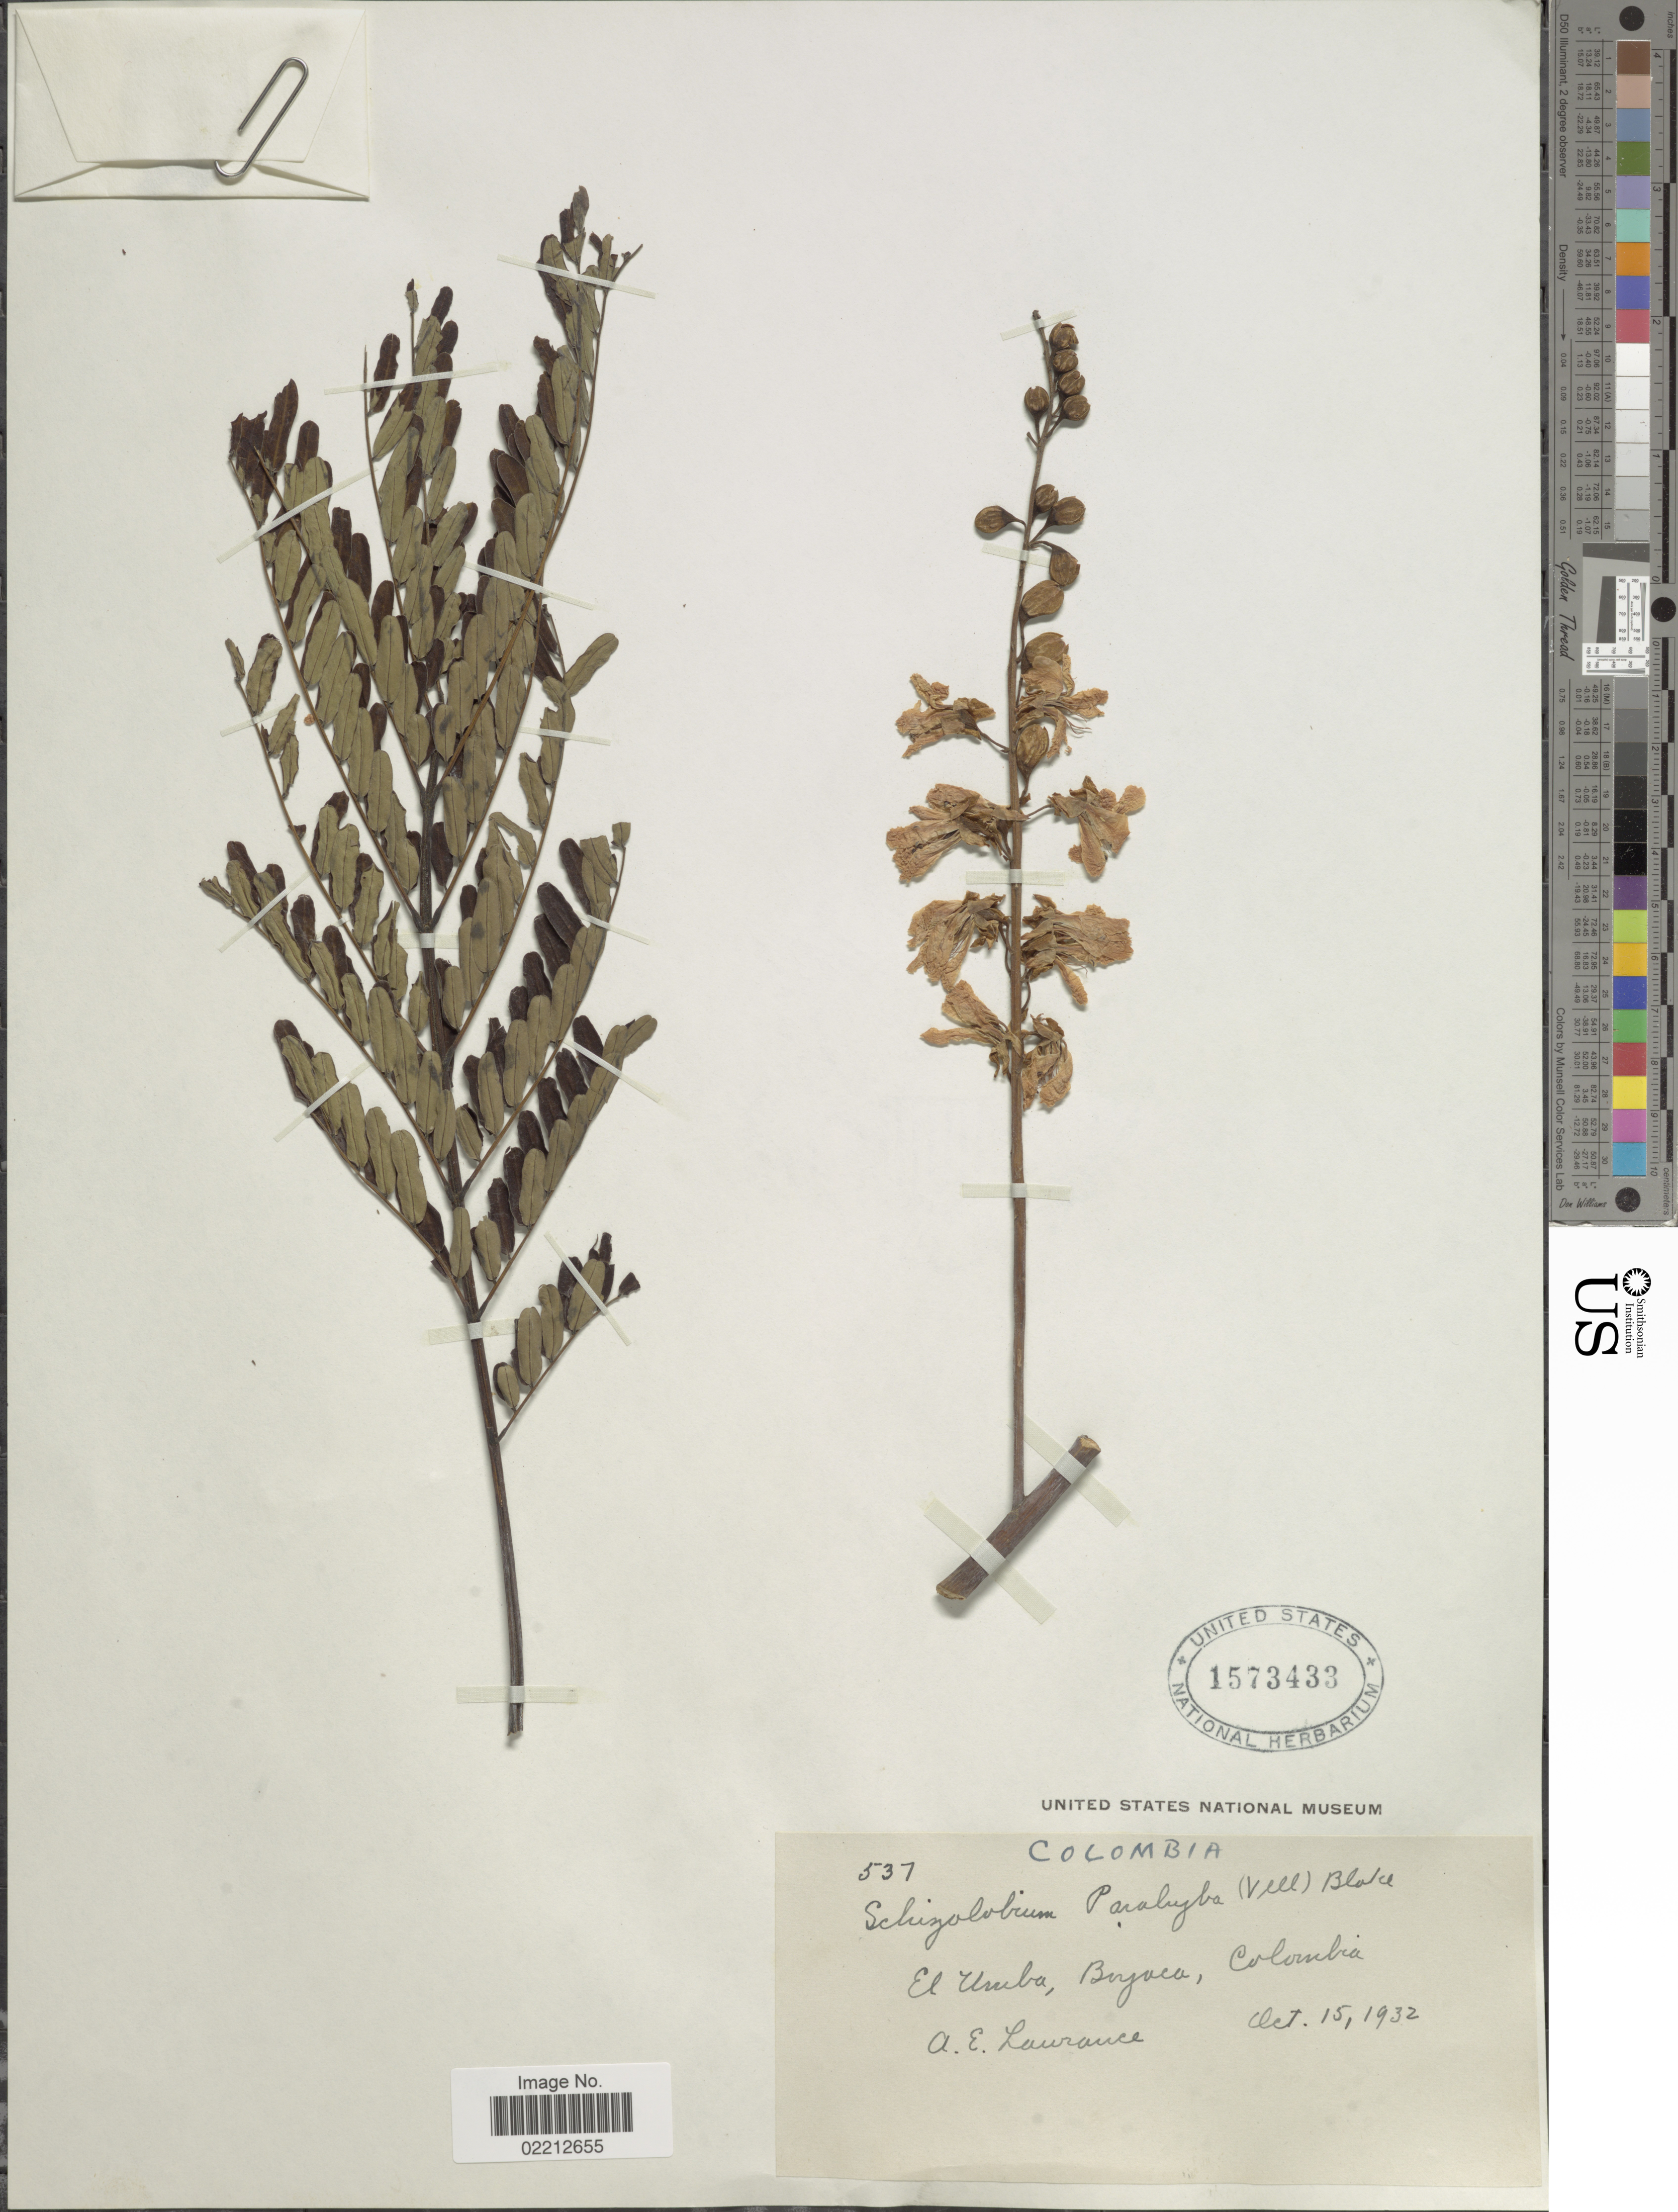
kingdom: Plantae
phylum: Tracheophyta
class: Magnoliopsida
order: Fabales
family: Fabaceae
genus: Schizolobium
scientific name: Schizolobium excelsum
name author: Vogel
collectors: A. Lawrance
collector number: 537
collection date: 1932-10-15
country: Colombia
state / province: Boyacá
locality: El Umba [interpreted]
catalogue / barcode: US 1573433